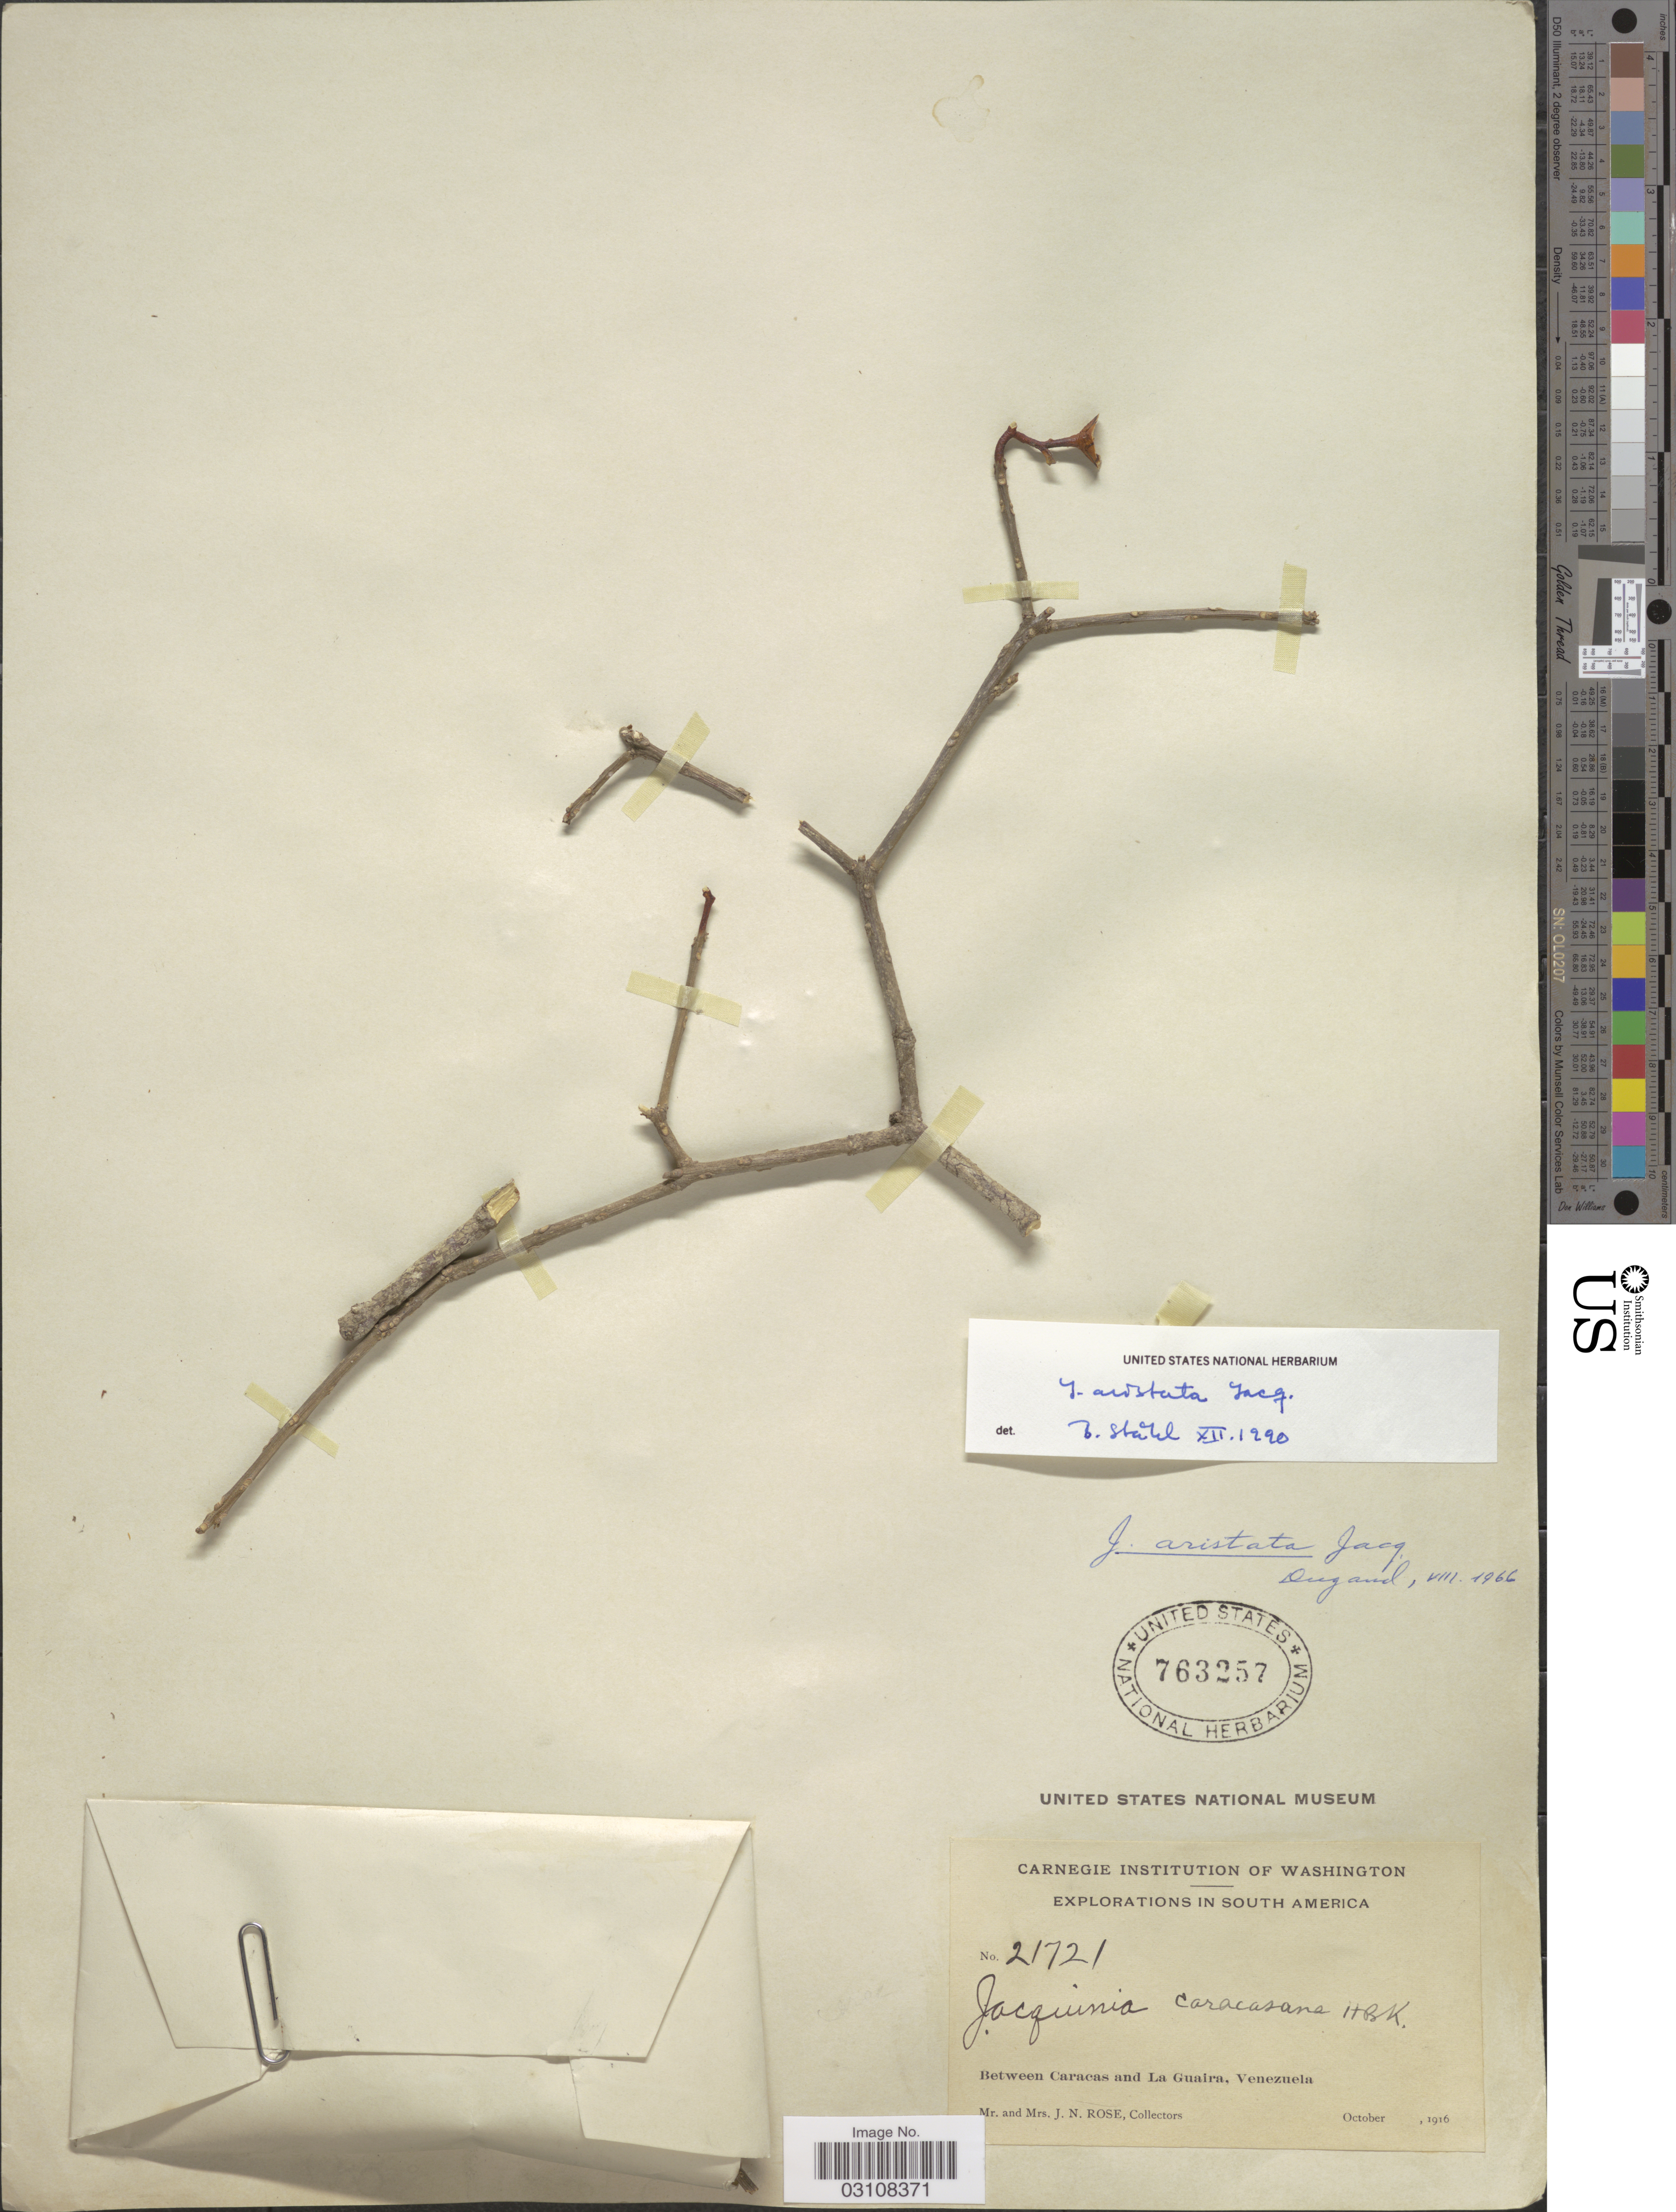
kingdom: Plantae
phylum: Tracheophyta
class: Magnoliopsida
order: Ericales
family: Primulaceae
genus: Bonellia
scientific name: Bonellia frutescens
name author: (Mill.) B. Ståhl & Källersjö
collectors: J. N. Rose & L. B. Rose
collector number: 21721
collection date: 1916-10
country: Venezuela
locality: Between Caracas and La Guaira.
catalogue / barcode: US 763257